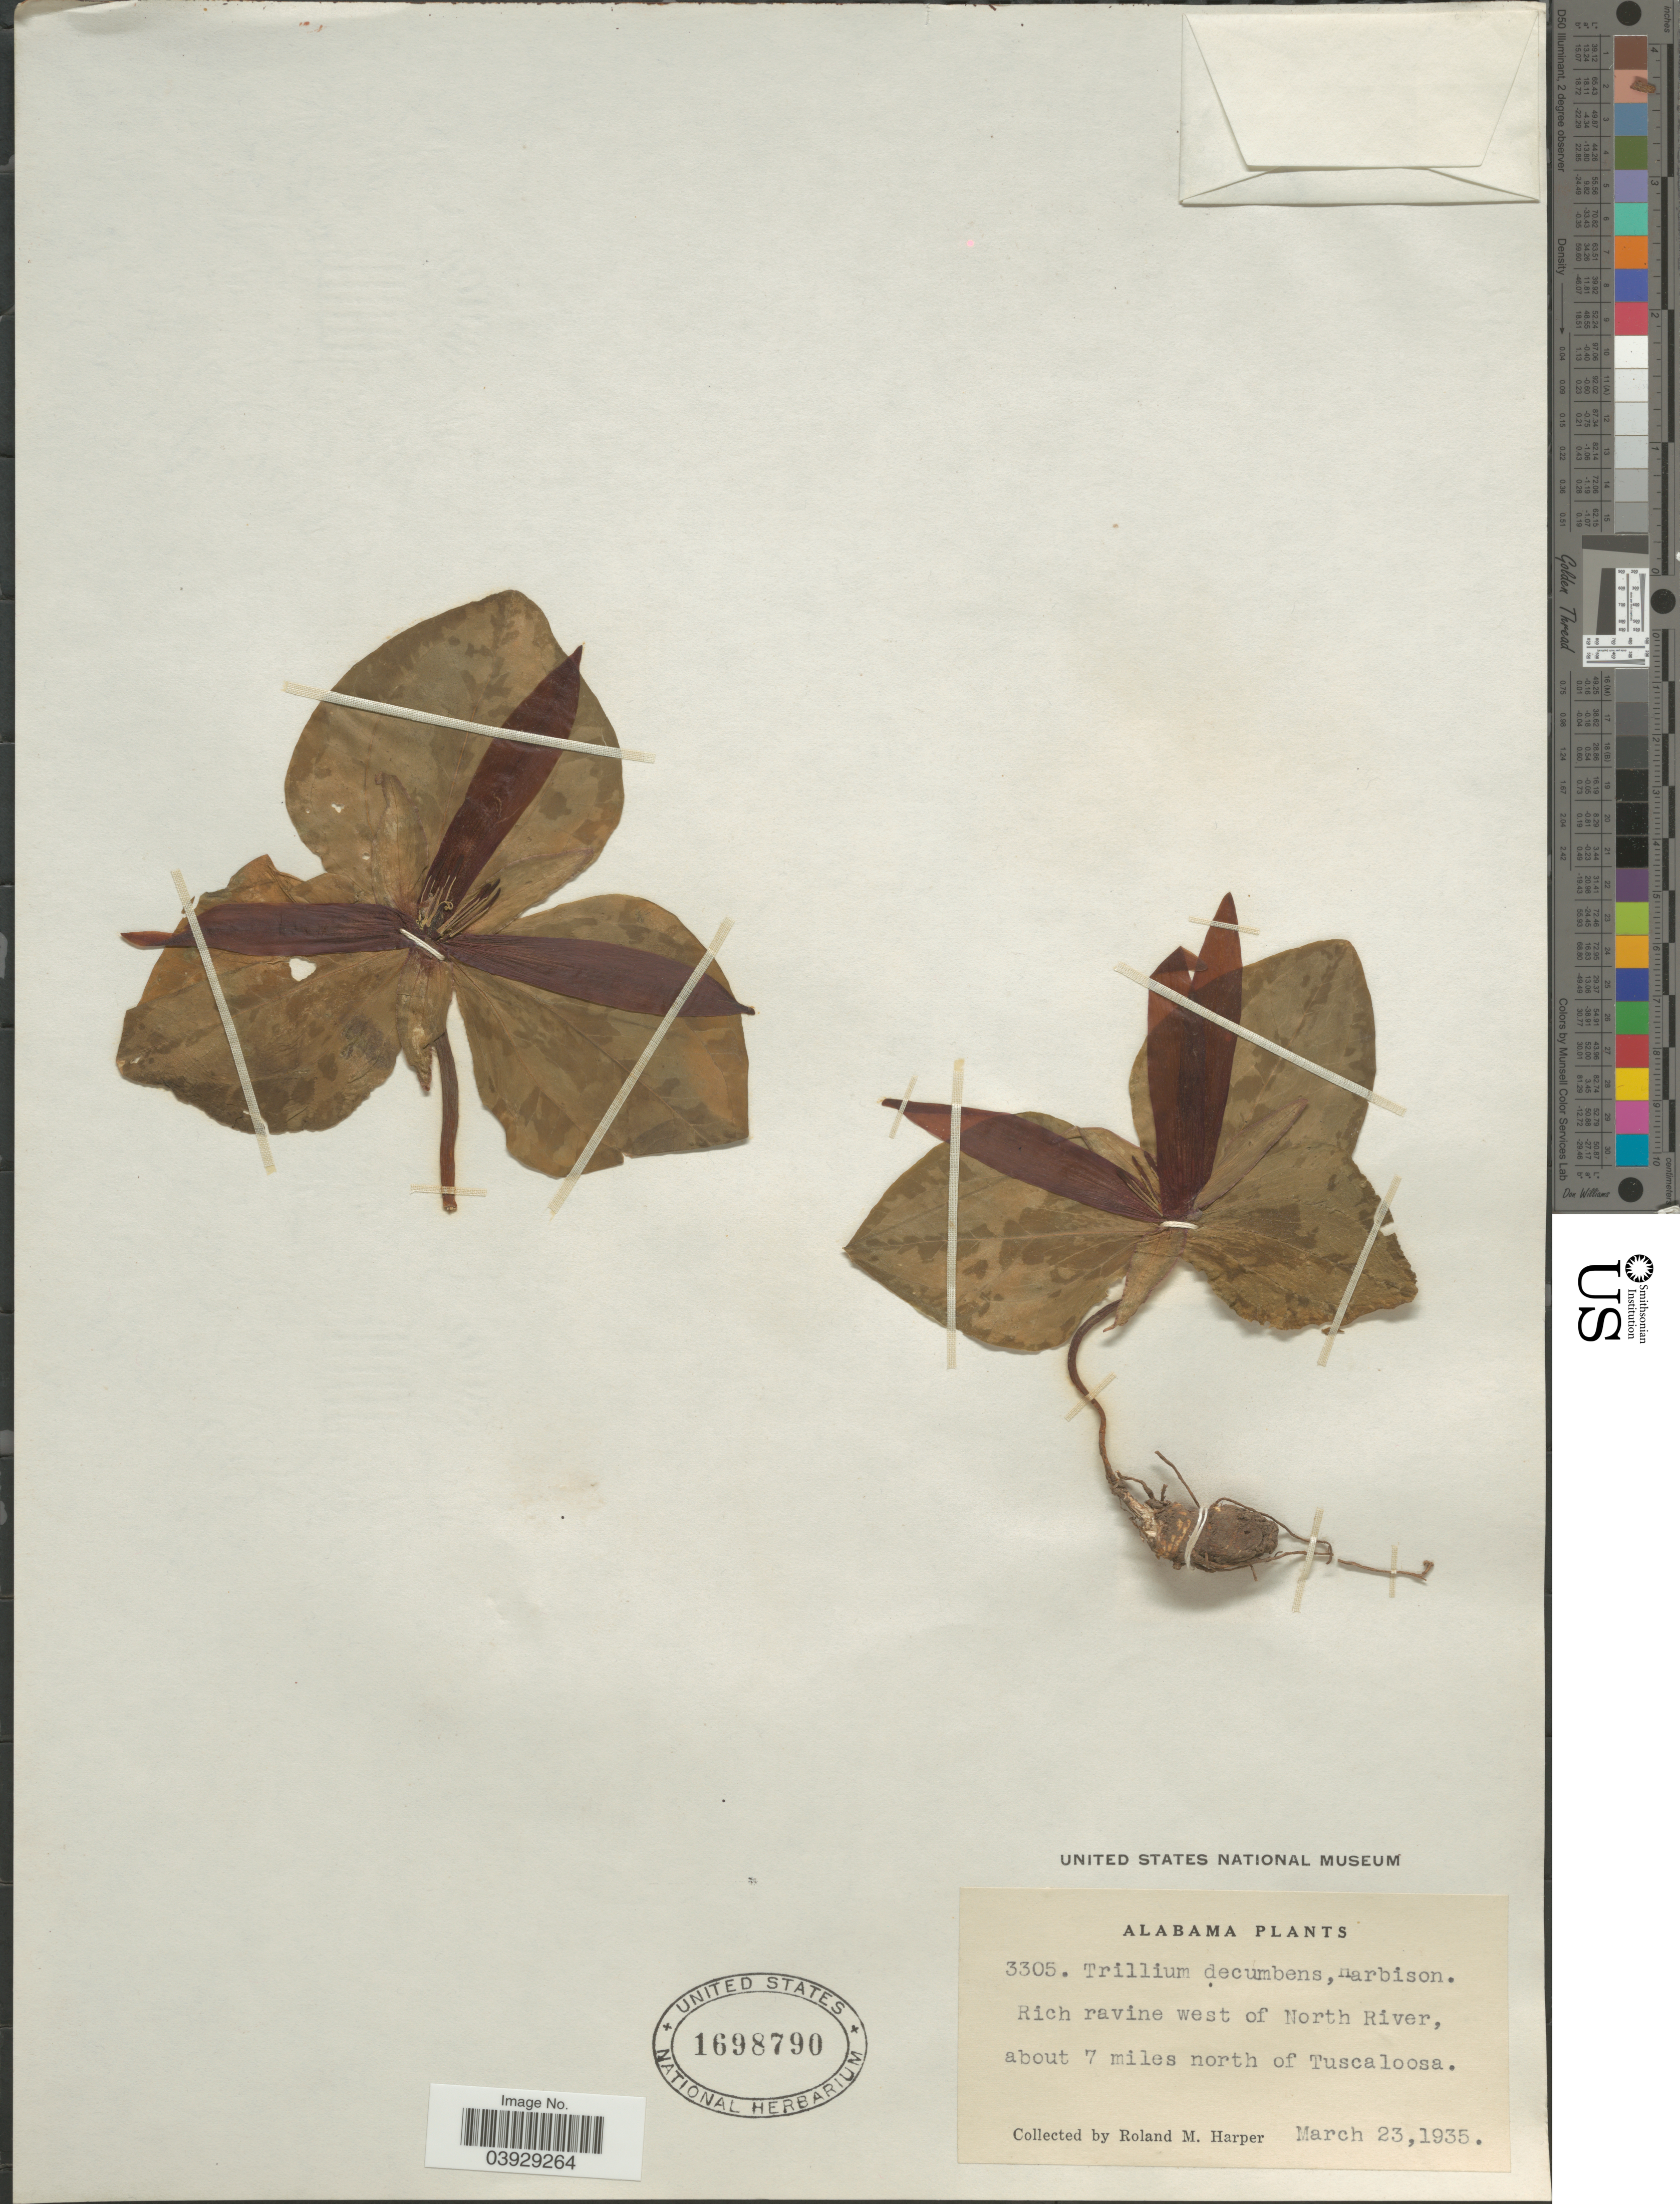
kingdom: Plantae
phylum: Tracheophyta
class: Liliopsida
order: Liliales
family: Melanthiaceae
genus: Trillium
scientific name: Trillium decumbens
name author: Harb.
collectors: R. M. Harper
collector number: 3305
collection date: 1935-03-23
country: United States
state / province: Alabama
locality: Rich ravine west of North River, about 7 miles north of Tuscaloosa.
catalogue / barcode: US 1698790